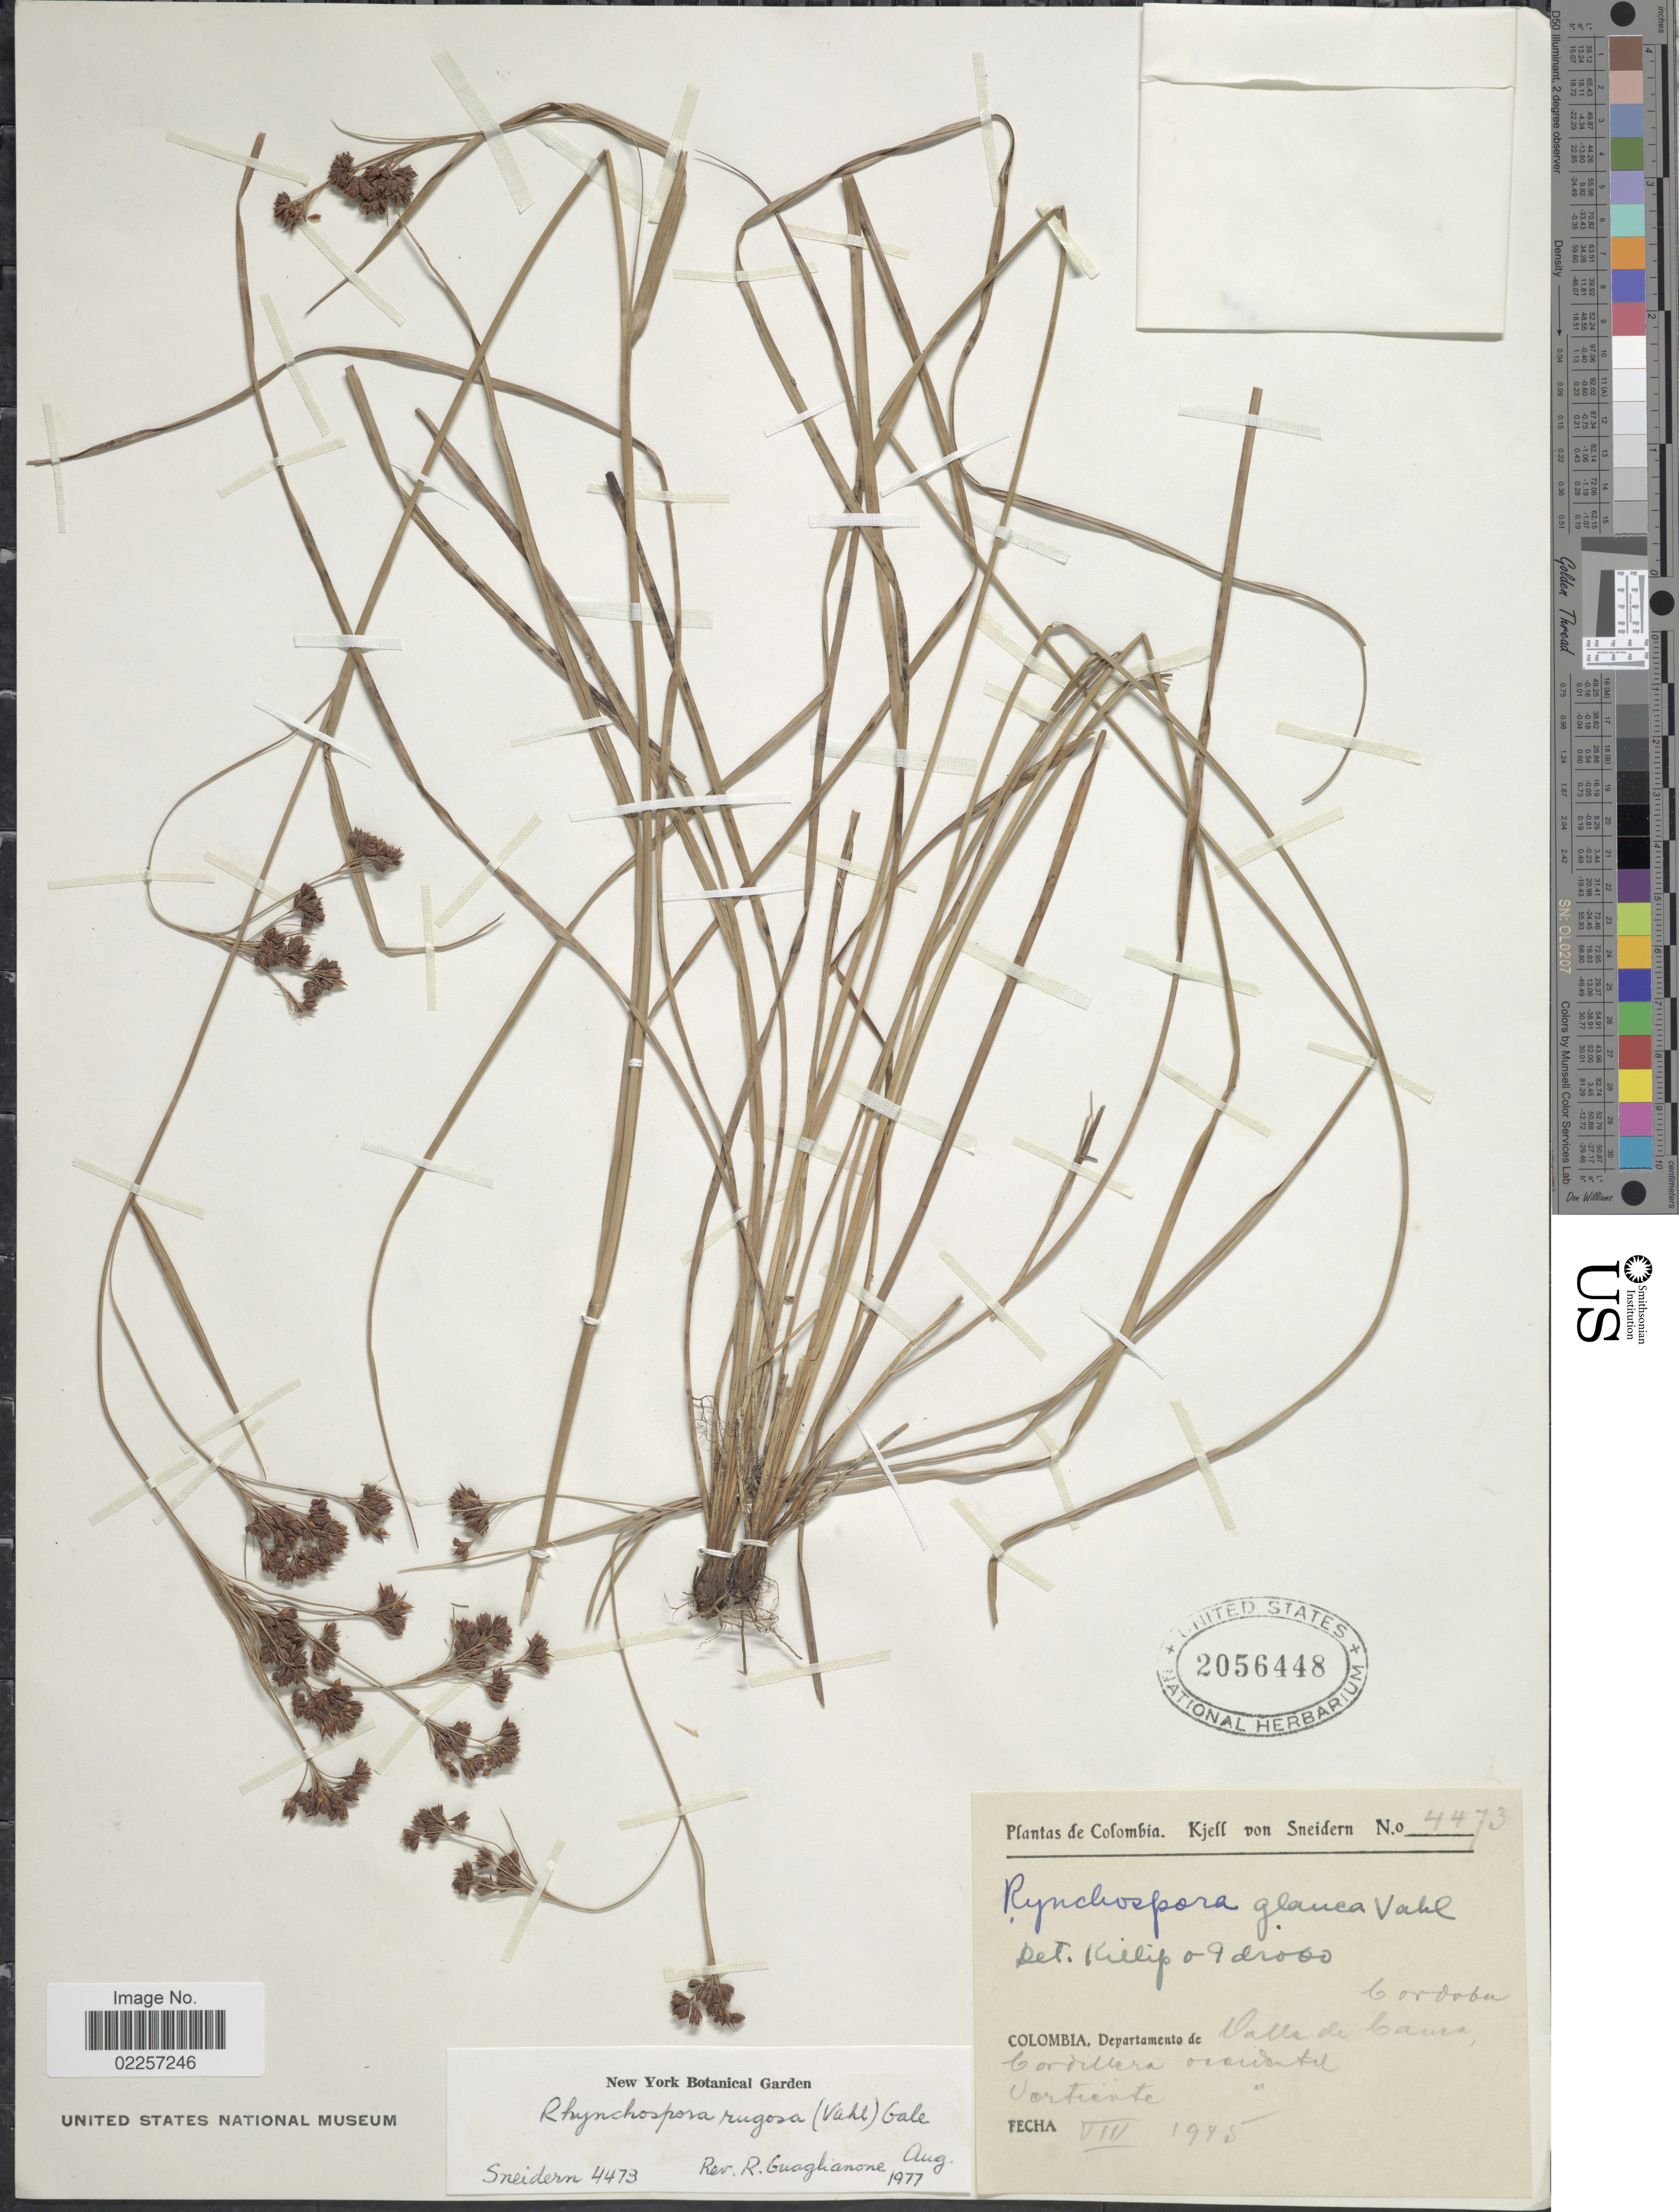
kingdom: Plantae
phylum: Tracheophyta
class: Liliopsida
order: Poales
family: Cyperaceae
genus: Rhynchospora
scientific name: Rhynchospora rugosa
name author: (Vahl) Gale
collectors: K. von Sneidern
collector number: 4473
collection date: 1945-08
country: Colombia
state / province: Valle del Cauca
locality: Cordillera occidental, Vertiente, Cordoba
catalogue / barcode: US 2056448